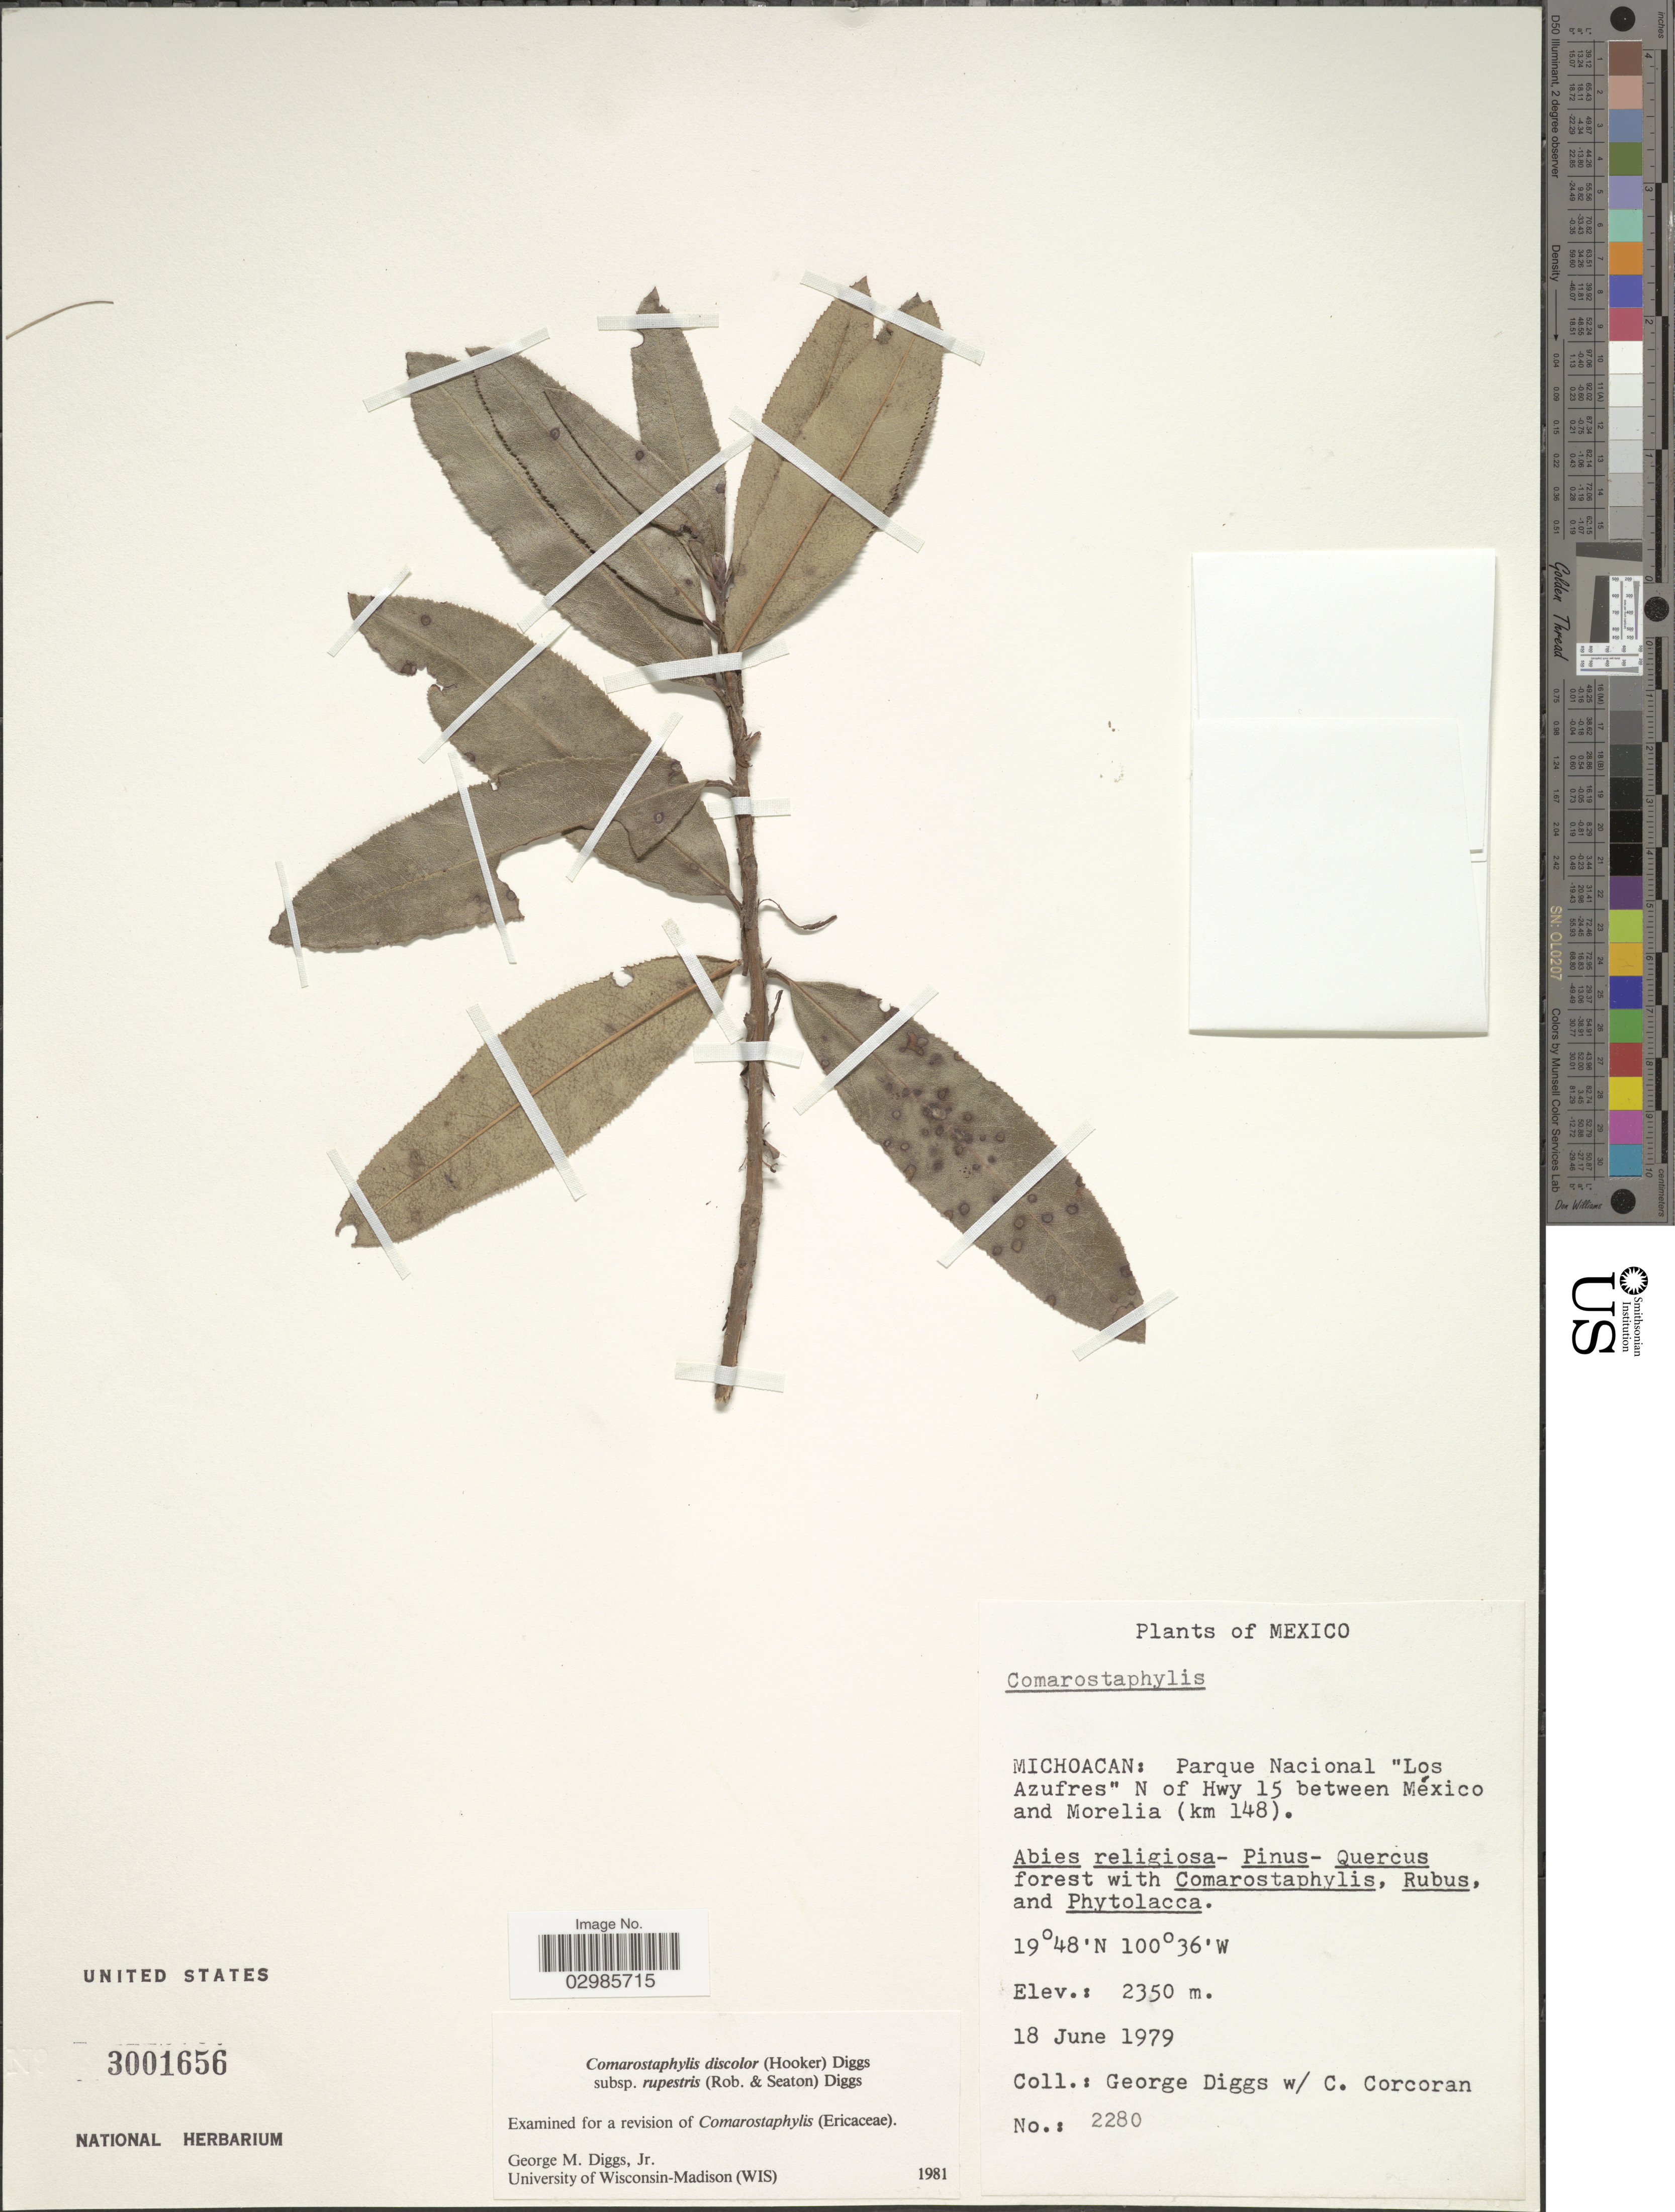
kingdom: Plantae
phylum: Tracheophyta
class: Magnoliopsida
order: Ericales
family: Ericaceae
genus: Comarostaphylis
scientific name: Comarostaphylis discolor subsp. rupestris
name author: (Rob. & Seaton) Diggs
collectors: G. Diggs & C. Corcoran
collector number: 2280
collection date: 1979-06-18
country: Mexico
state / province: Michoacán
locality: Parque Nacional "Los Azufres" N of Hwy 15 between México and Morelia (km 148).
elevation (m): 2350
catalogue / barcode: US 3001656